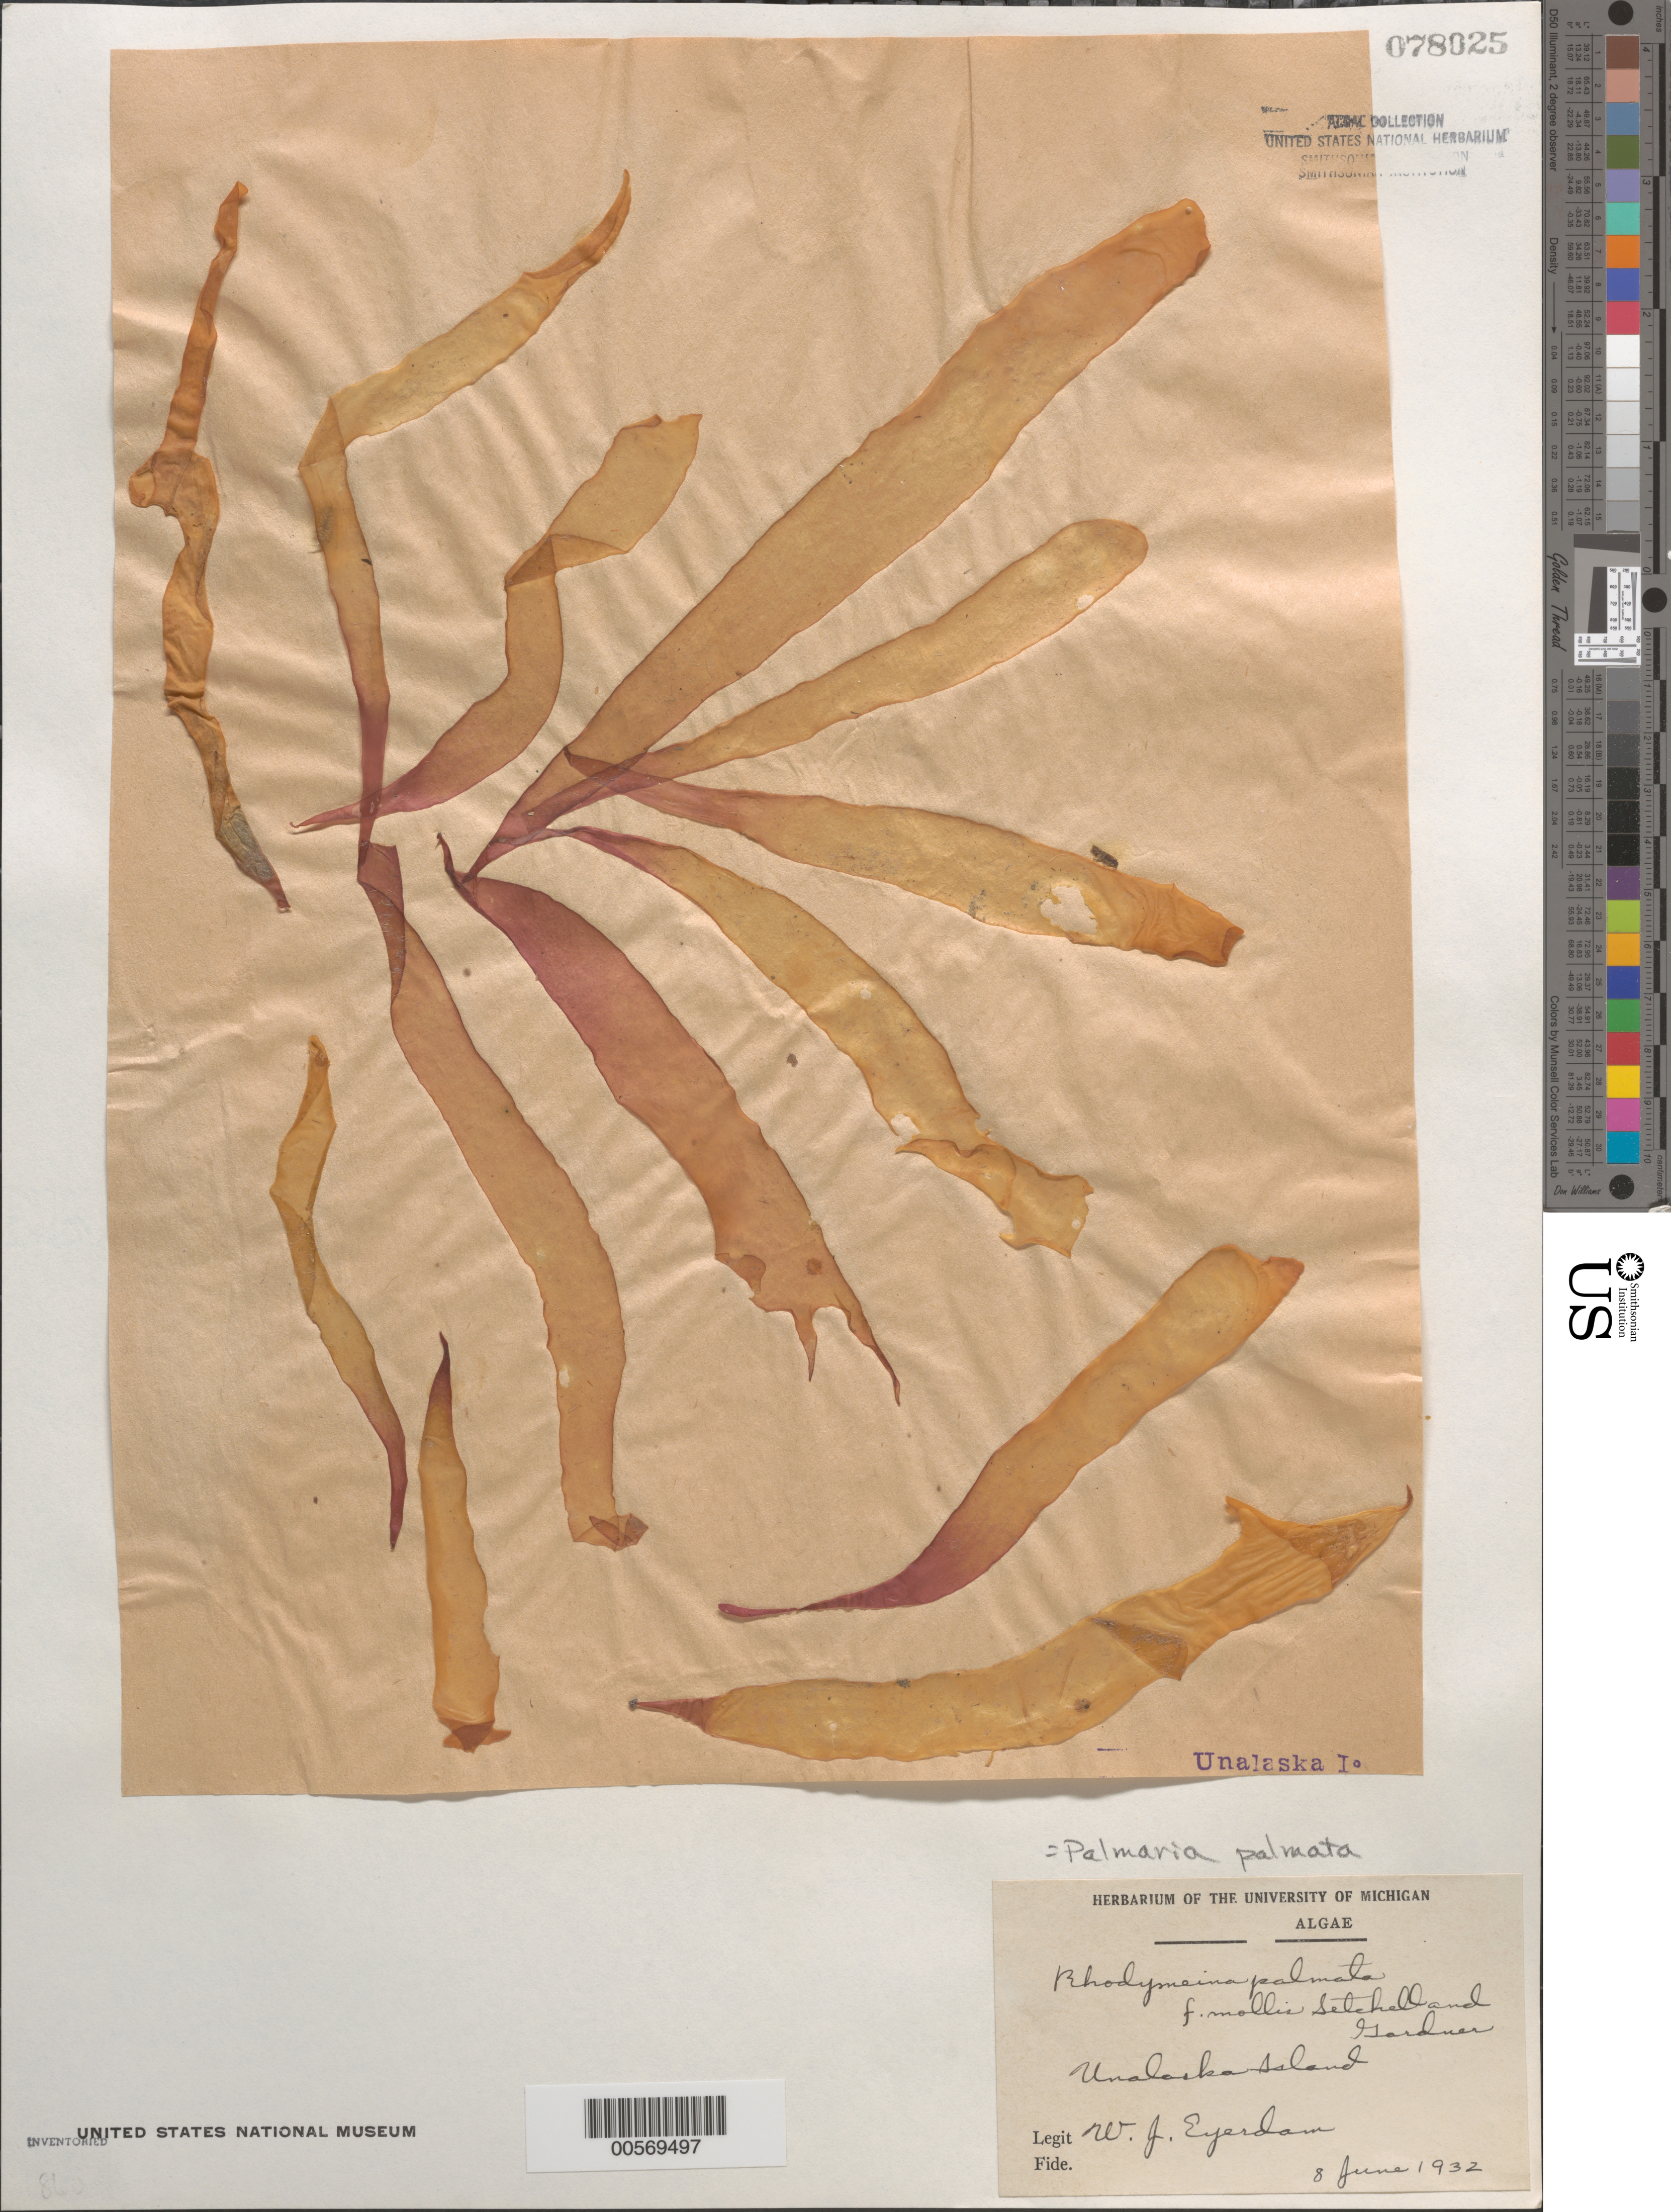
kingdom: Plantae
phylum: Rhodophyta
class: Florideophyceae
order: Palmariales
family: Palmariaceae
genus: Palmaria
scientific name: Palmaria palmata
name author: (L.) F. Weber & D. Mohr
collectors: W. J. Eyerdam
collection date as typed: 08 Jun 1932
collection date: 1932-06-08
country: United States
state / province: Alaska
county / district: Aleutian Islands Division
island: Unalaska Island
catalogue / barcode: US 78025